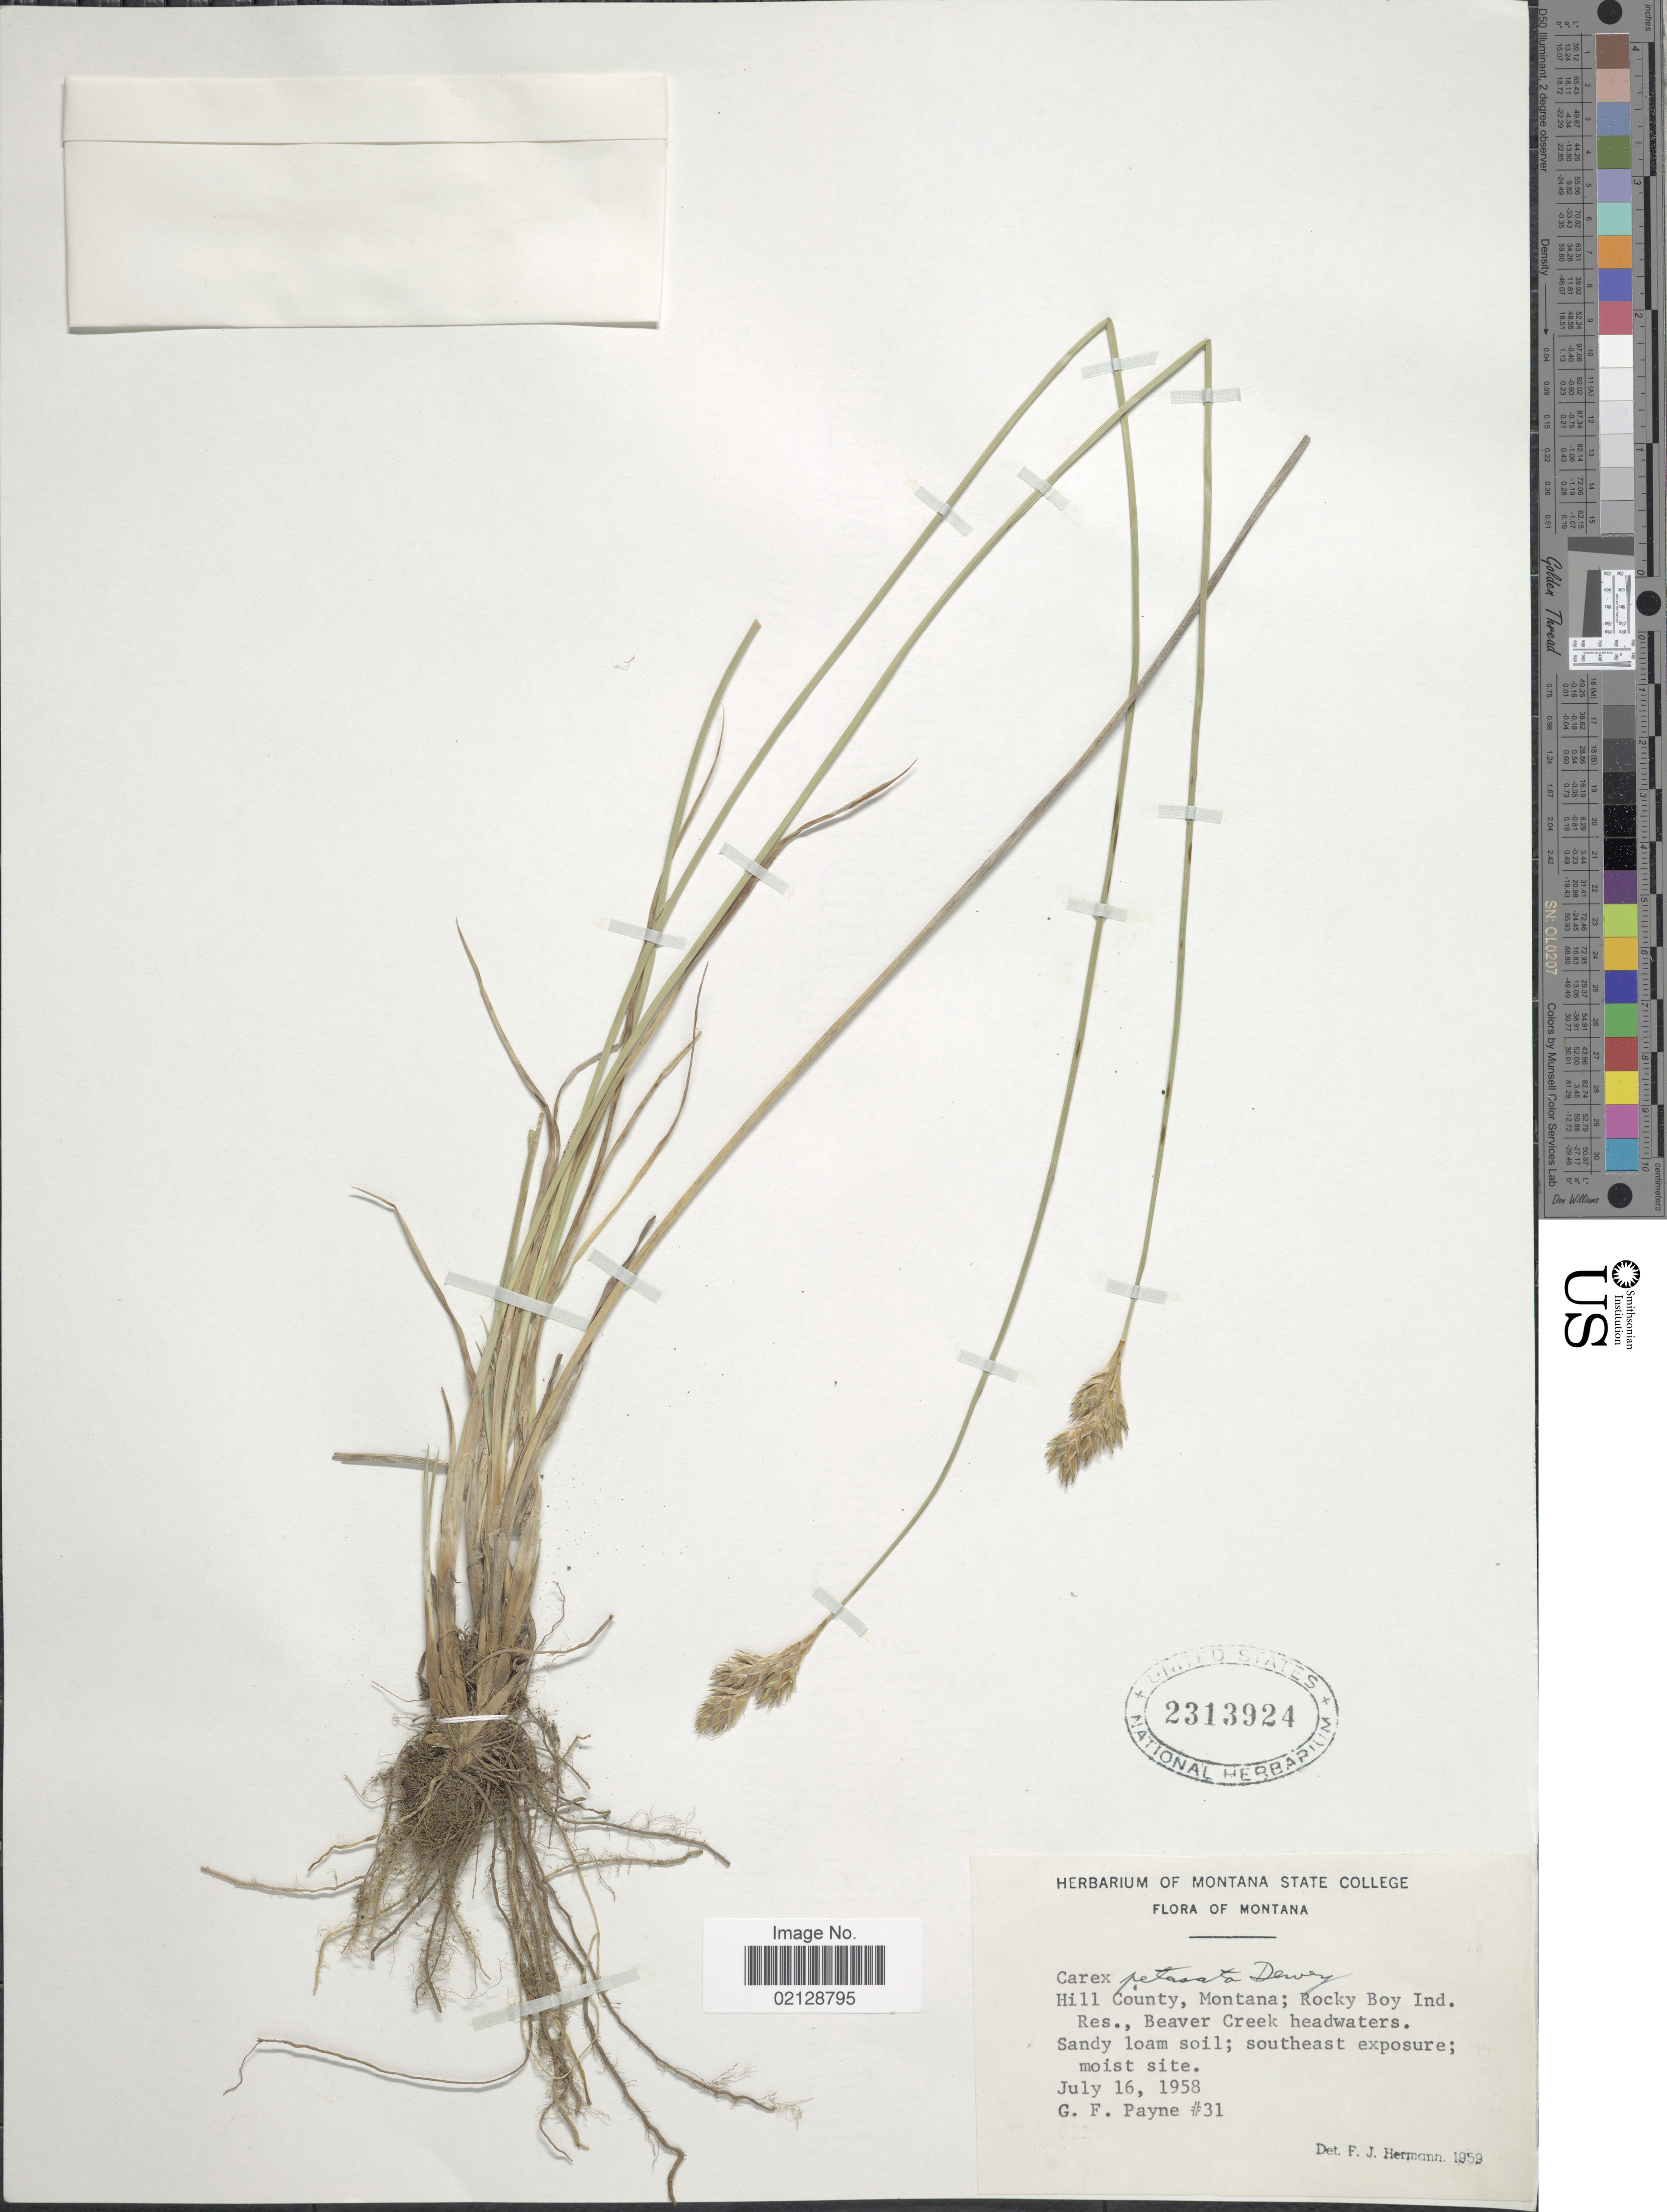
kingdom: Plantae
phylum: Tracheophyta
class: Liliopsida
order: Poales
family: Cyperaceae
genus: Carex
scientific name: Carex petasata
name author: Dewey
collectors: G. Payne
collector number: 31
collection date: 1958-07-16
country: United States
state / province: Montana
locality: Hill County, Montana, Rocky Boy Ind., Res., Beaver Creek headwaters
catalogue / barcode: US 2313924